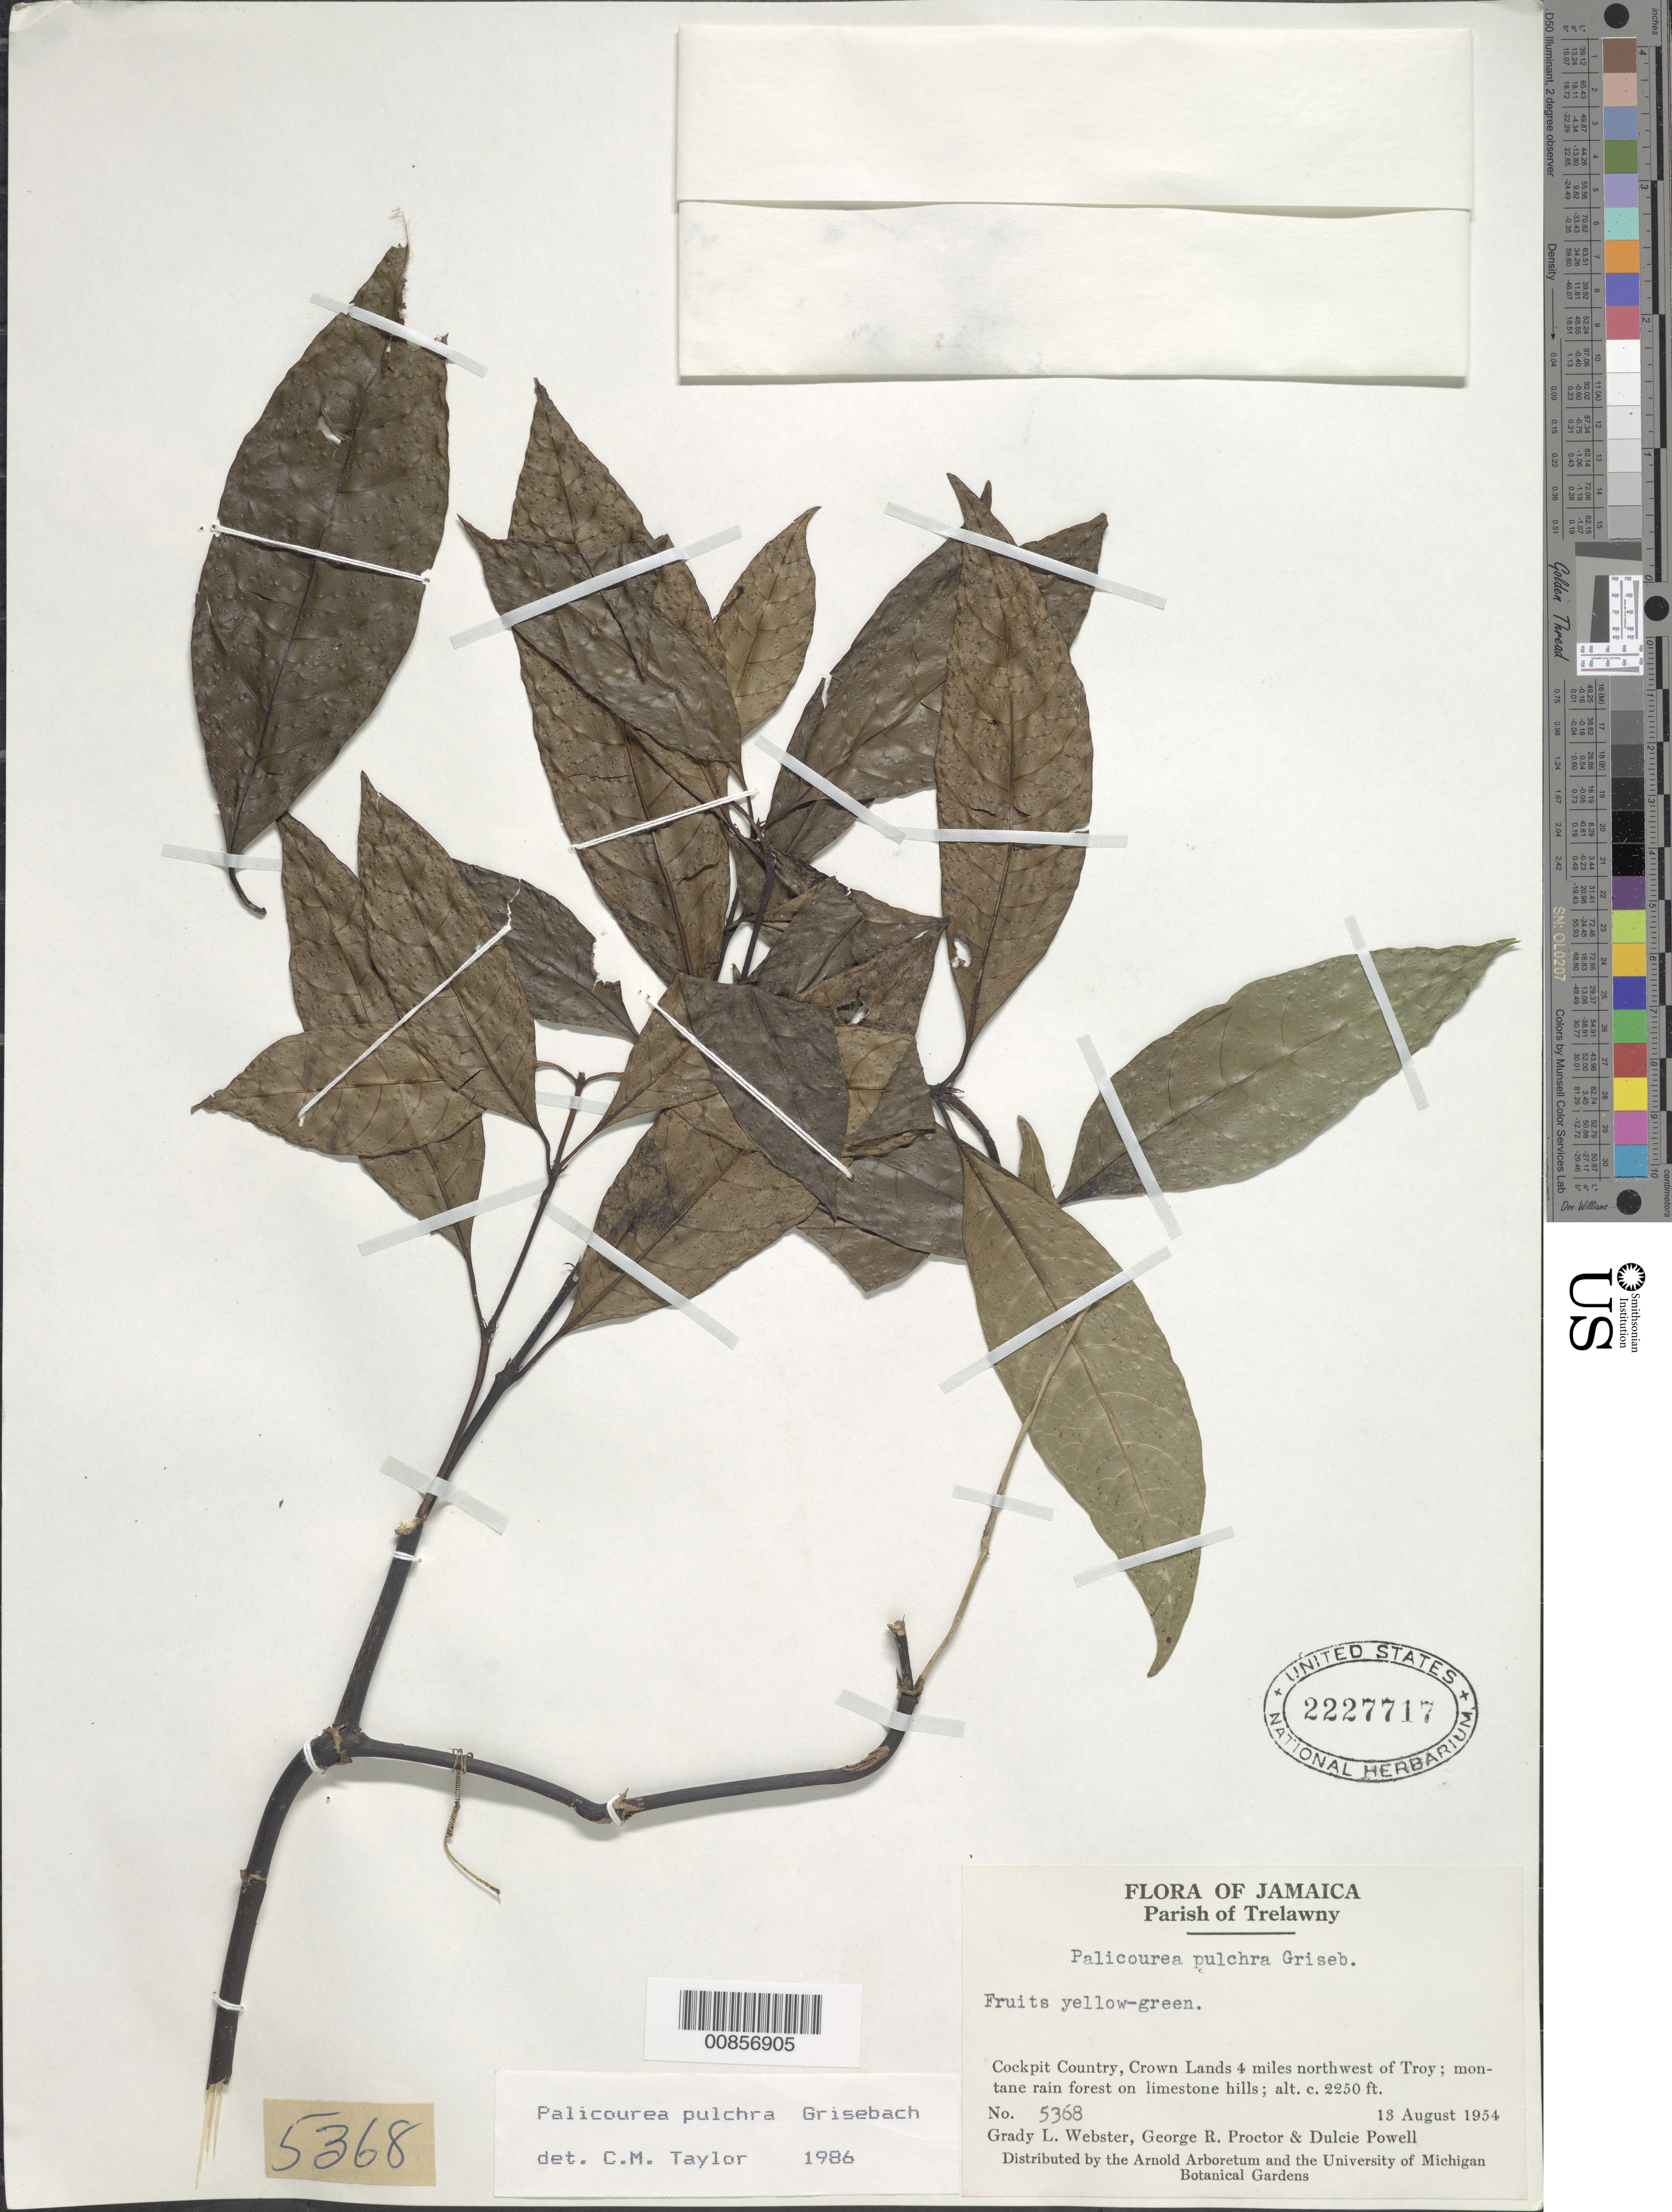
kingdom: Plantae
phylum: Tracheophyta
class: Magnoliopsida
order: Gentianales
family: Rubiaceae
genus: Palicourea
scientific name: Palicourea pulchra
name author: Griseb.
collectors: G. L. Webster, G. R. Proctor & D. Powell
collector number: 5368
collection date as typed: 13 Aug 1954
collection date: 1954-08-13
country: Jamaica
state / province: Trelawny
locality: Cockpit Country, Crown Lands 4 miles northwest of Troy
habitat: Montane rainforest on limestone hills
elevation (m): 686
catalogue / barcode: US 2227717